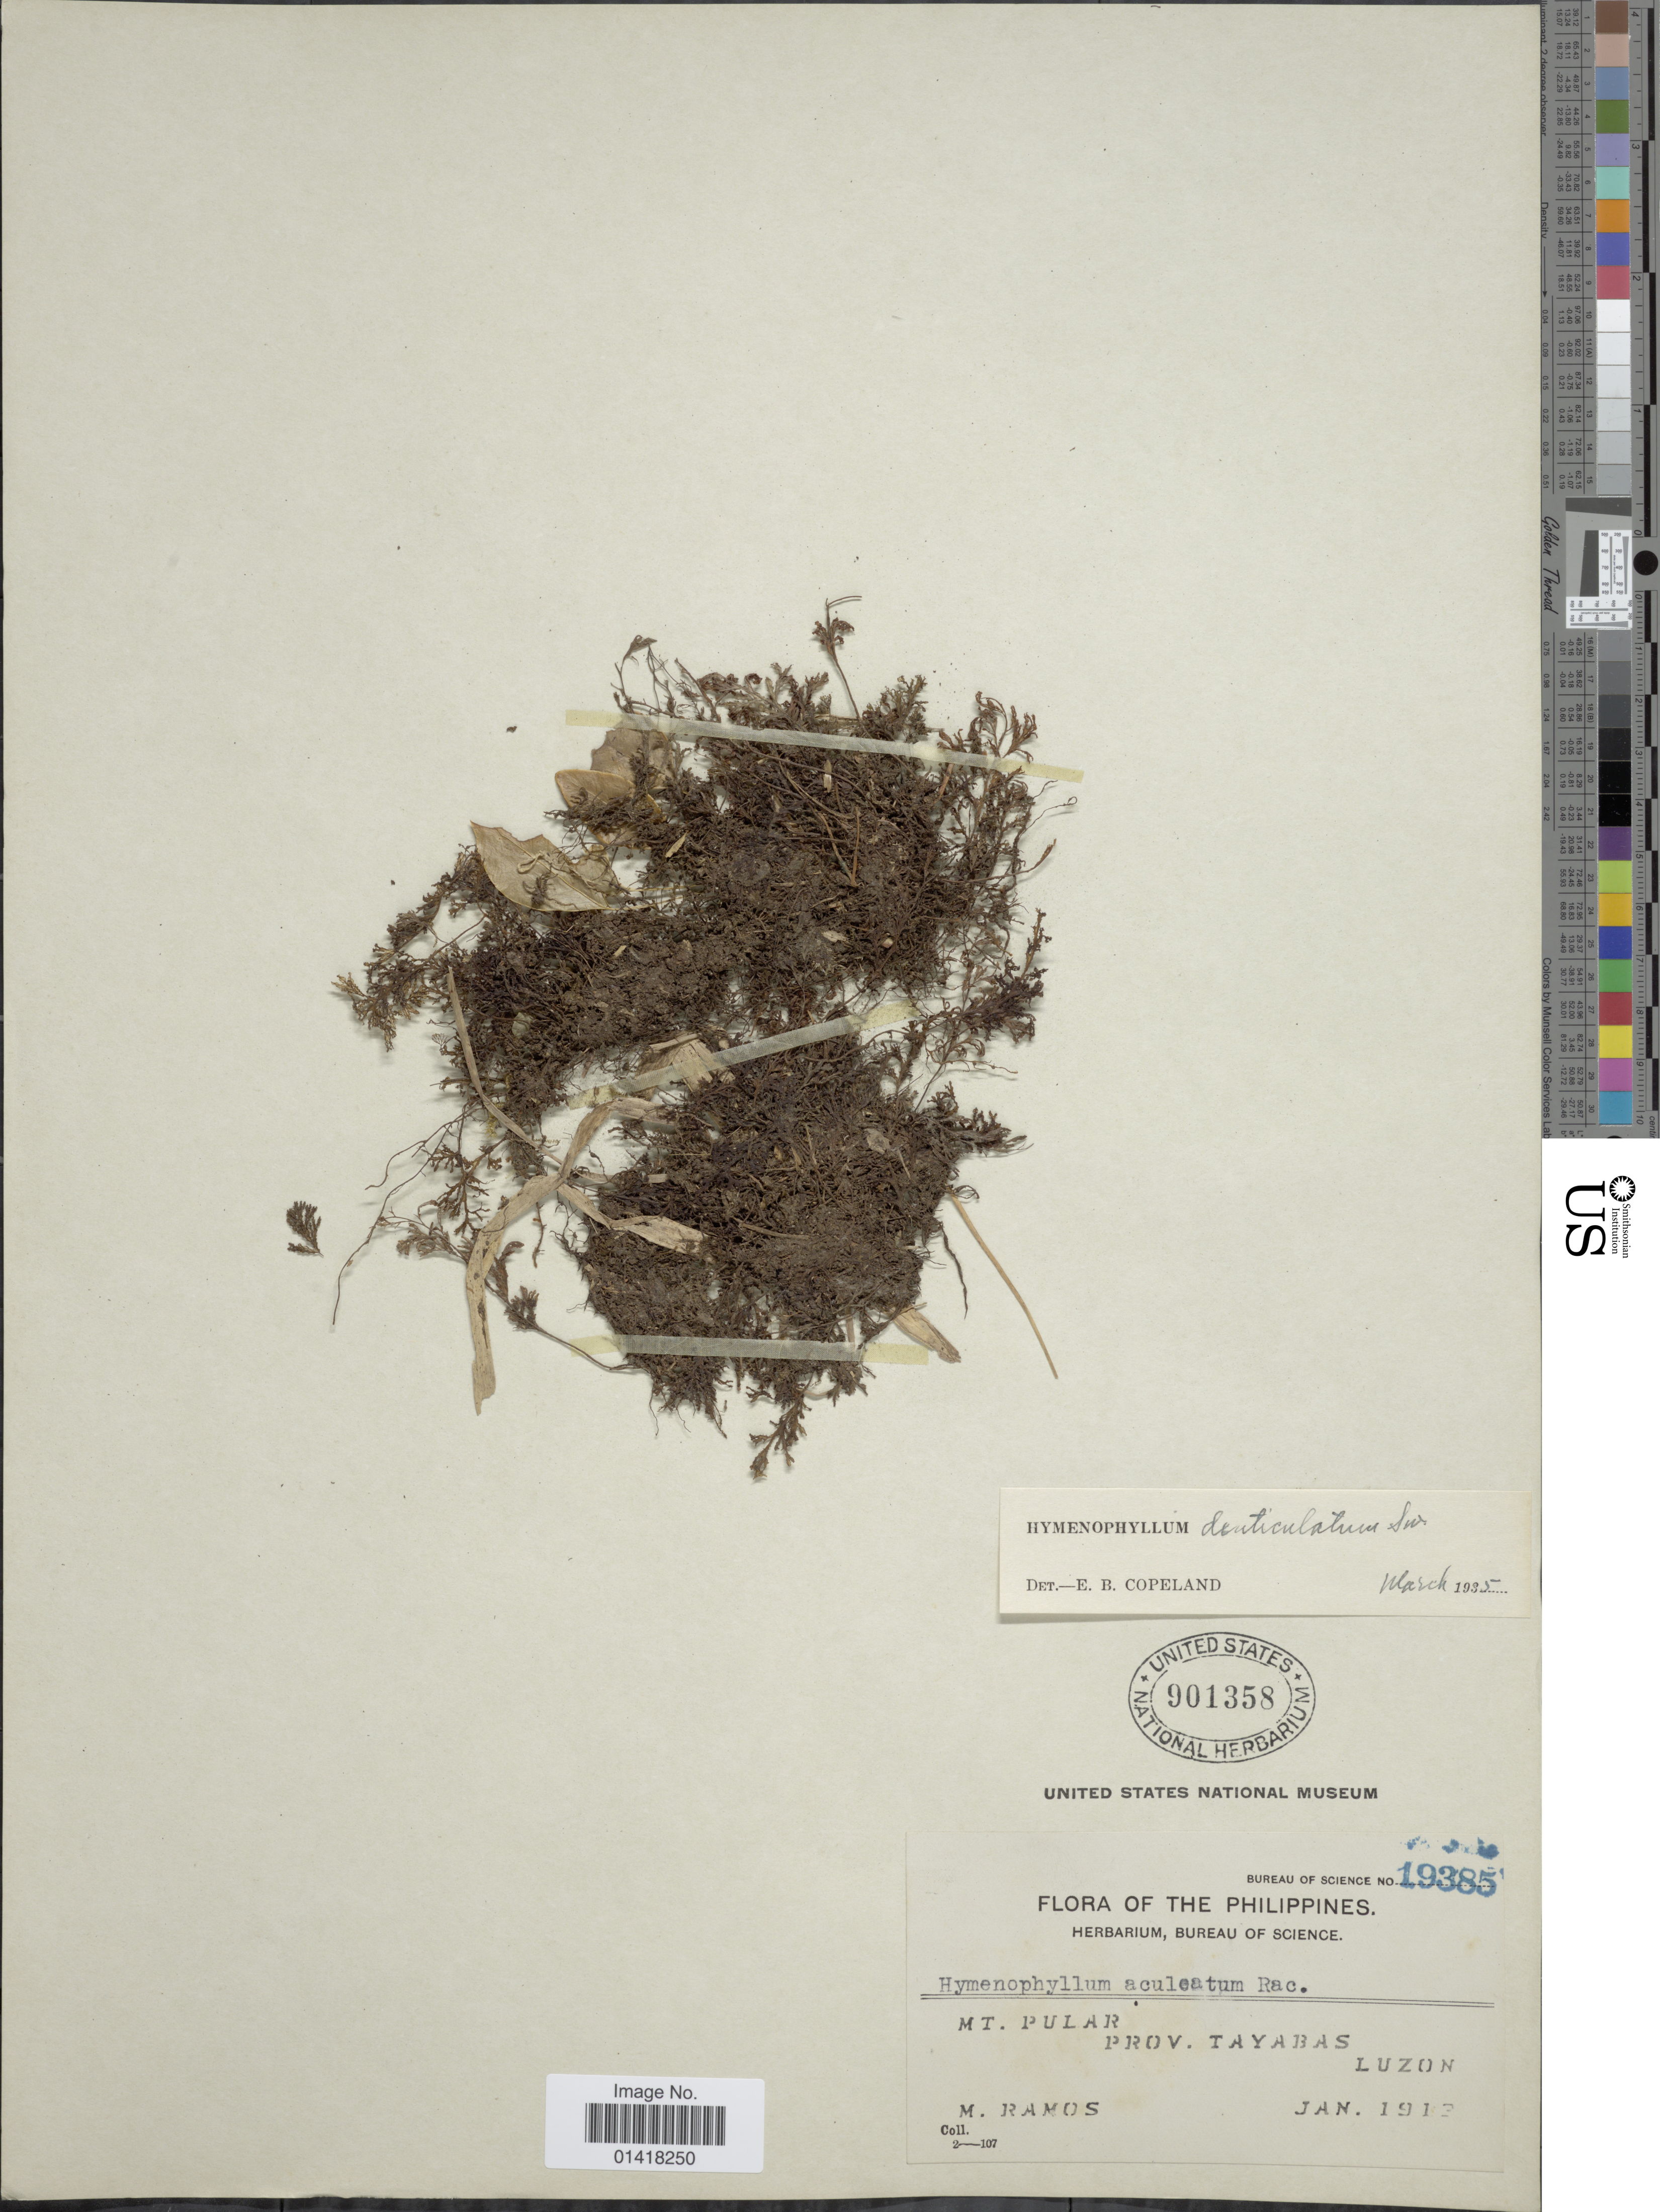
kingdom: Plantae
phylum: Tracheophyta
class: Polypodiopsida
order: Hymenophyllales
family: Hymenophyllaceae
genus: Hymenophyllum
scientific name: Hymenophyllum denticulatum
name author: Sw.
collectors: M. Ramos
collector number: Bureau of Science 19385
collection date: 1912-01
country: Philippines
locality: The Philippines. Mr. Pular. Prov. Tayabas. Luzon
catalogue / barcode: US 901358